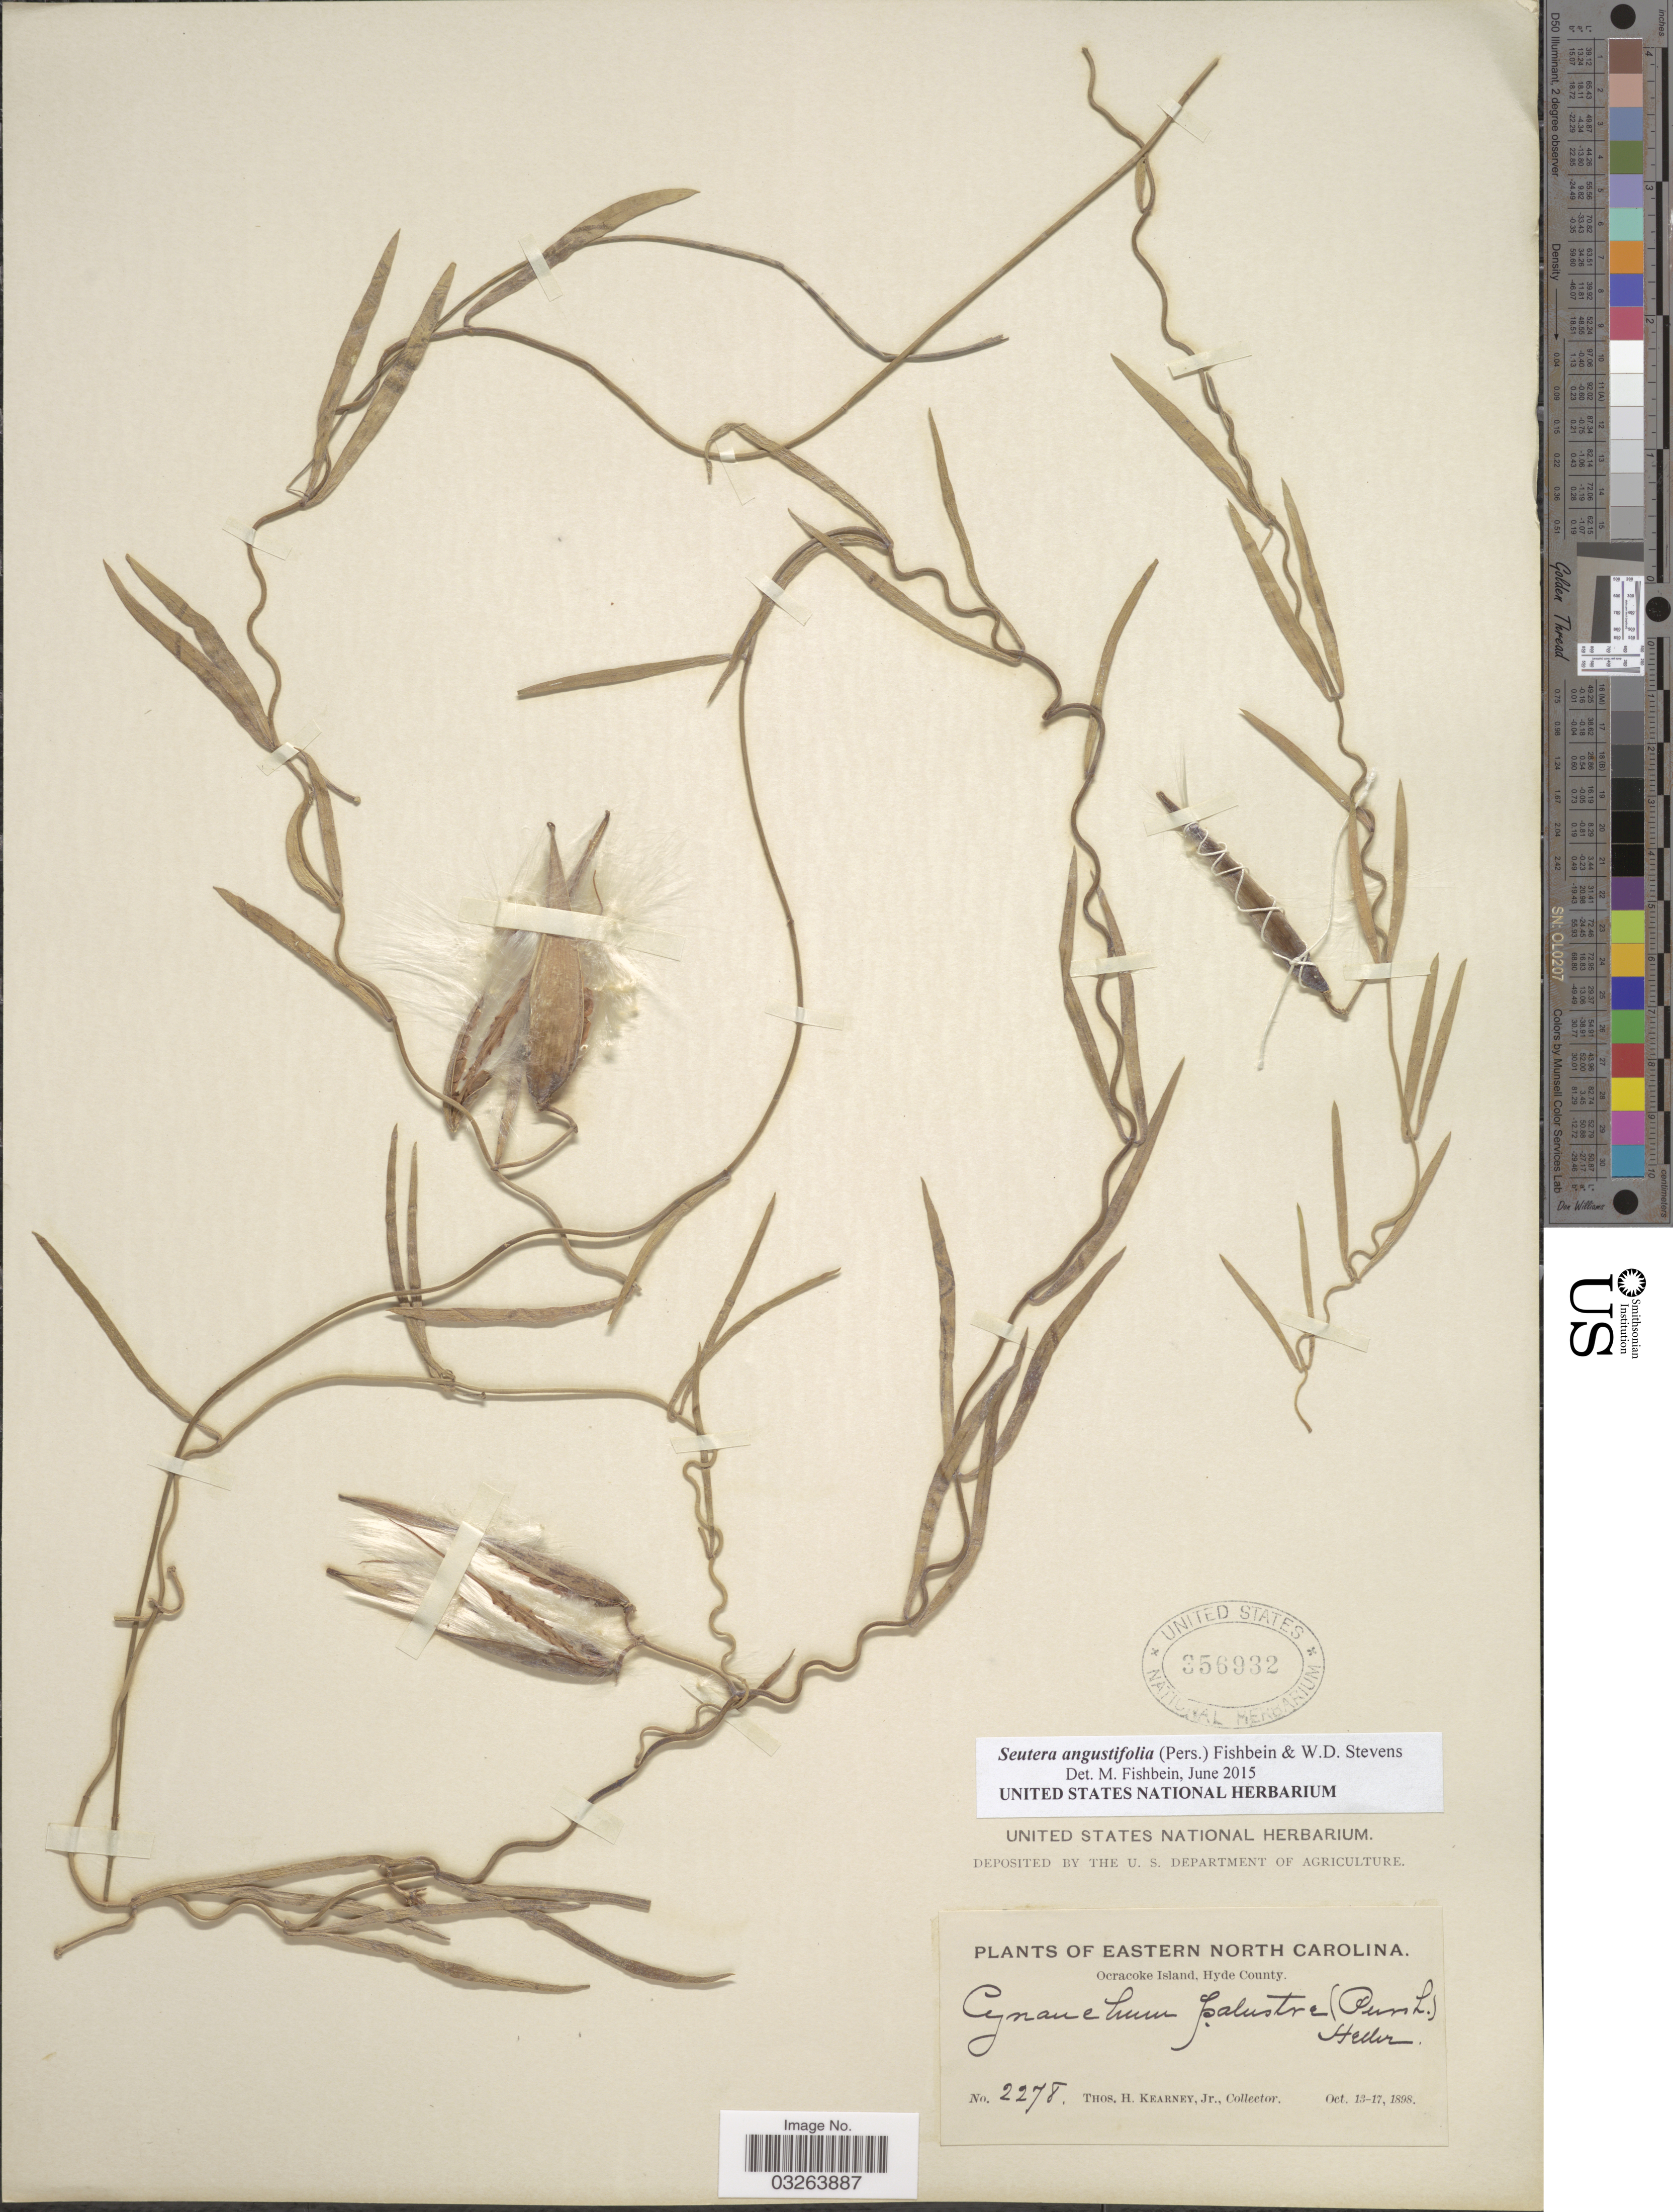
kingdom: Plantae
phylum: Tracheophyta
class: Magnoliopsida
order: Gentianales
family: Apocynaceae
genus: Seutera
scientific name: Seutera angustifolia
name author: Fishbein & W.D. Stevens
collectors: T. H. Kearney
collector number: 2278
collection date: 1898-10-13/1898-10-17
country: United States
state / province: North Carolina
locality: Eastern North Carolina. Ocracoke Island, Hyde County.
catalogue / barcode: US 356932